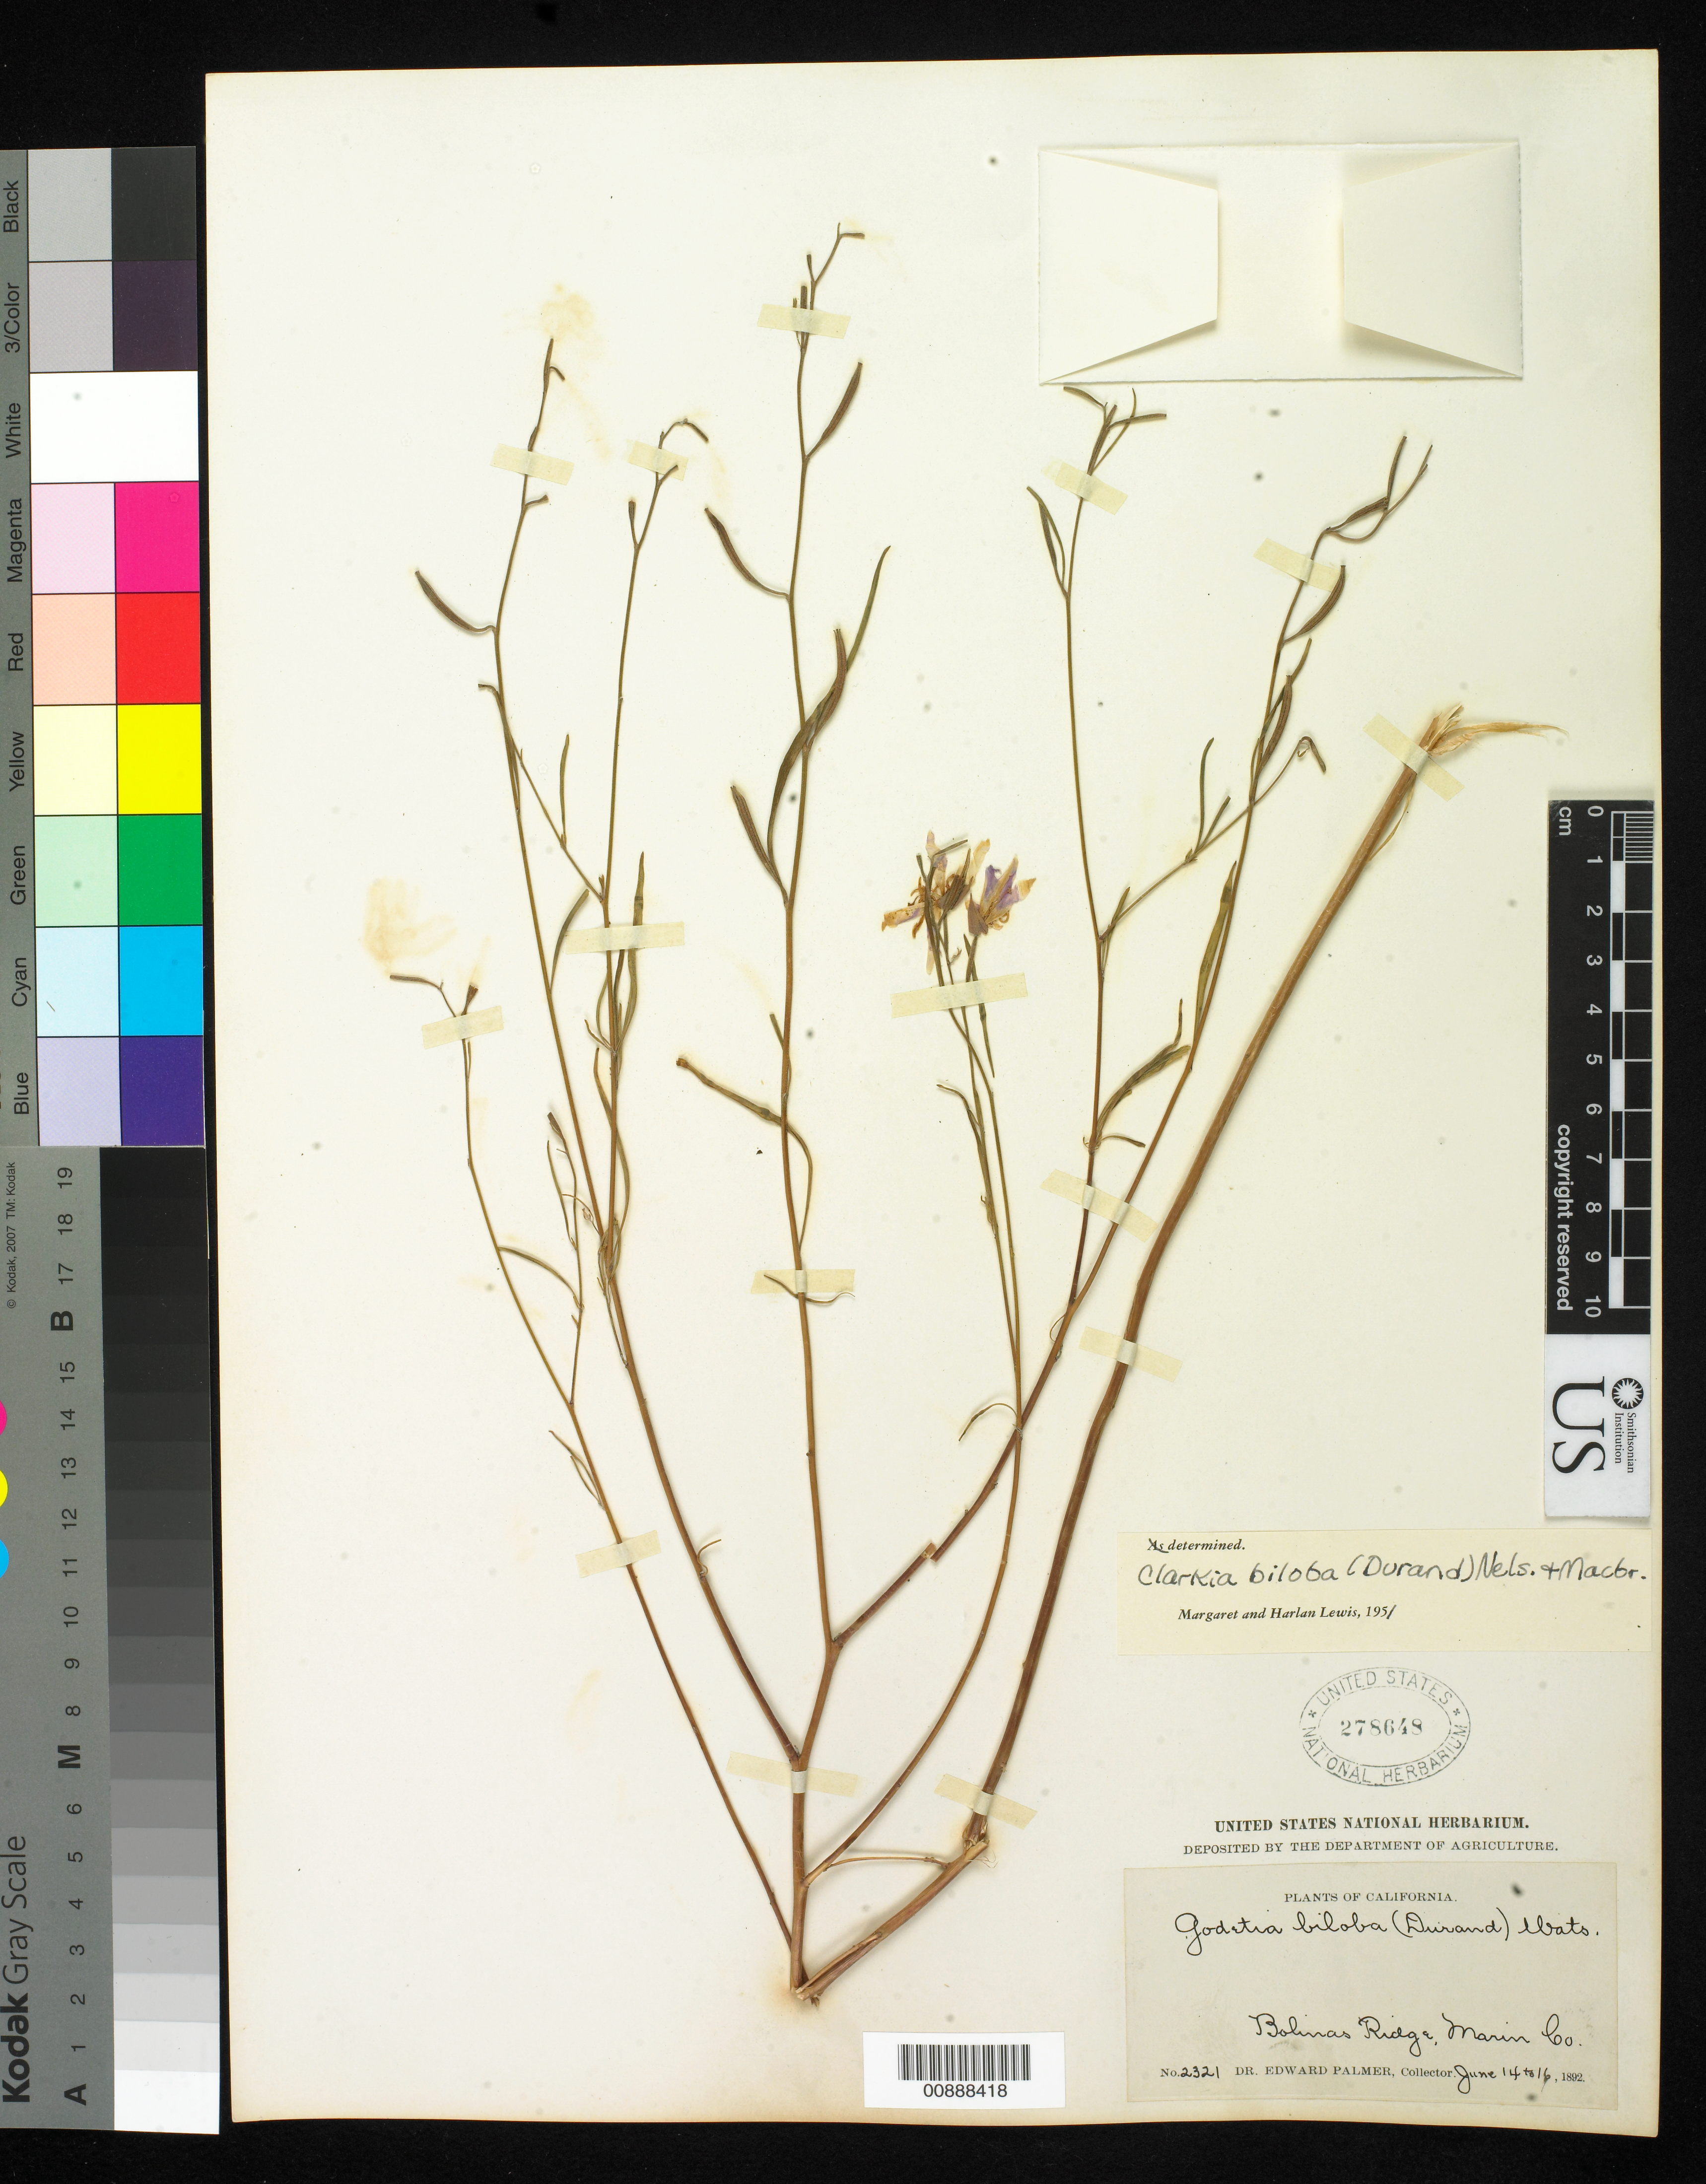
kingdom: Plantae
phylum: Tracheophyta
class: Magnoliopsida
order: Myrtales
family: Onagraceae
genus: Clarkia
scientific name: Clarkia biloba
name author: (Durand) A. Nelson & J.F. Macbr.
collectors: E. Palmer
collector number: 2321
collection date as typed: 14 Jun 1892 to 16 Jun 1892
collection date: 1892-06-14/1892-06-16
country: United States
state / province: California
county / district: Marin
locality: Bolinas Ridge, Marin County, California.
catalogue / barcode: US 278648